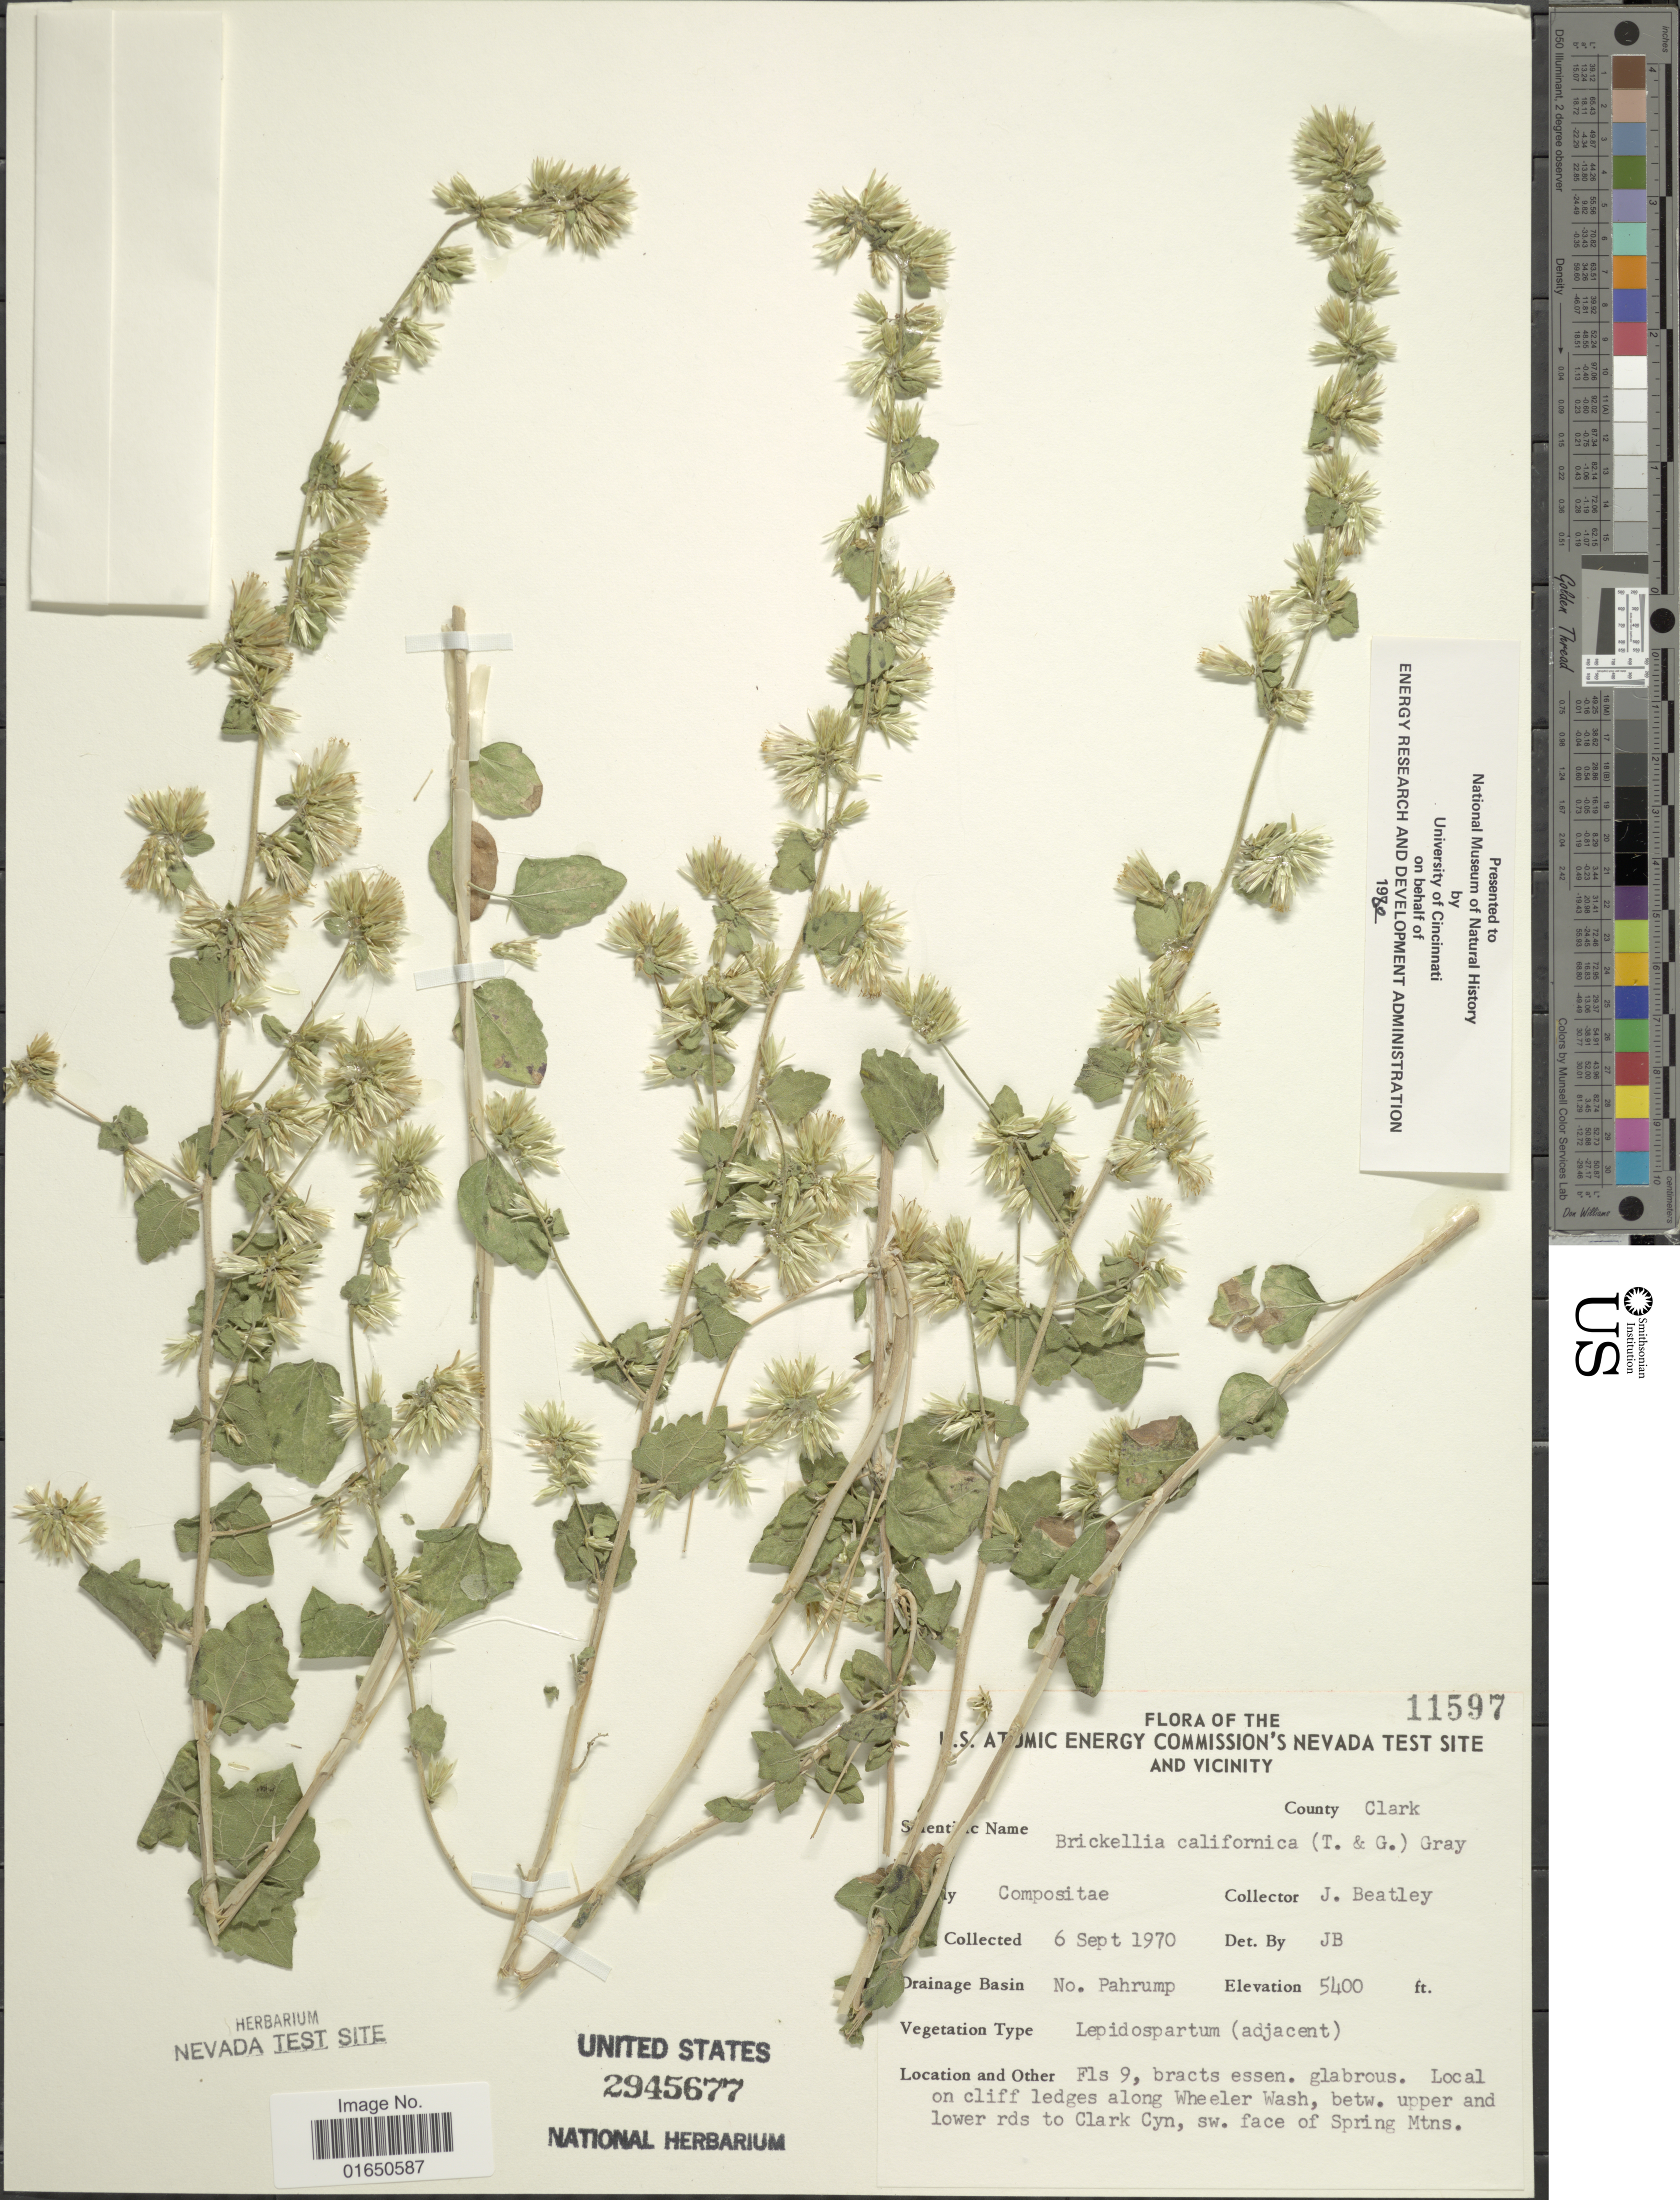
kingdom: Plantae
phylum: Tracheophyta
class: Magnoliopsida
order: Asterales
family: Asteraceae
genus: Brickellia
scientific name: Brickellia californica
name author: (Torr. & A. Gray) A. Gray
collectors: J. C. Beatley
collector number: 11597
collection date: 1970-09-06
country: United States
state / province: Nevada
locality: U. S. Atomic Energy Commission's Nevada's test site and vicinity. County Clark. Drainage Basin No. Pahrump. Along Wheeler Wash, betw. upper and lower rds to Clark Cyn, sw. face of Spring Mtns.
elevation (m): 1646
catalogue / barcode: US 2945677